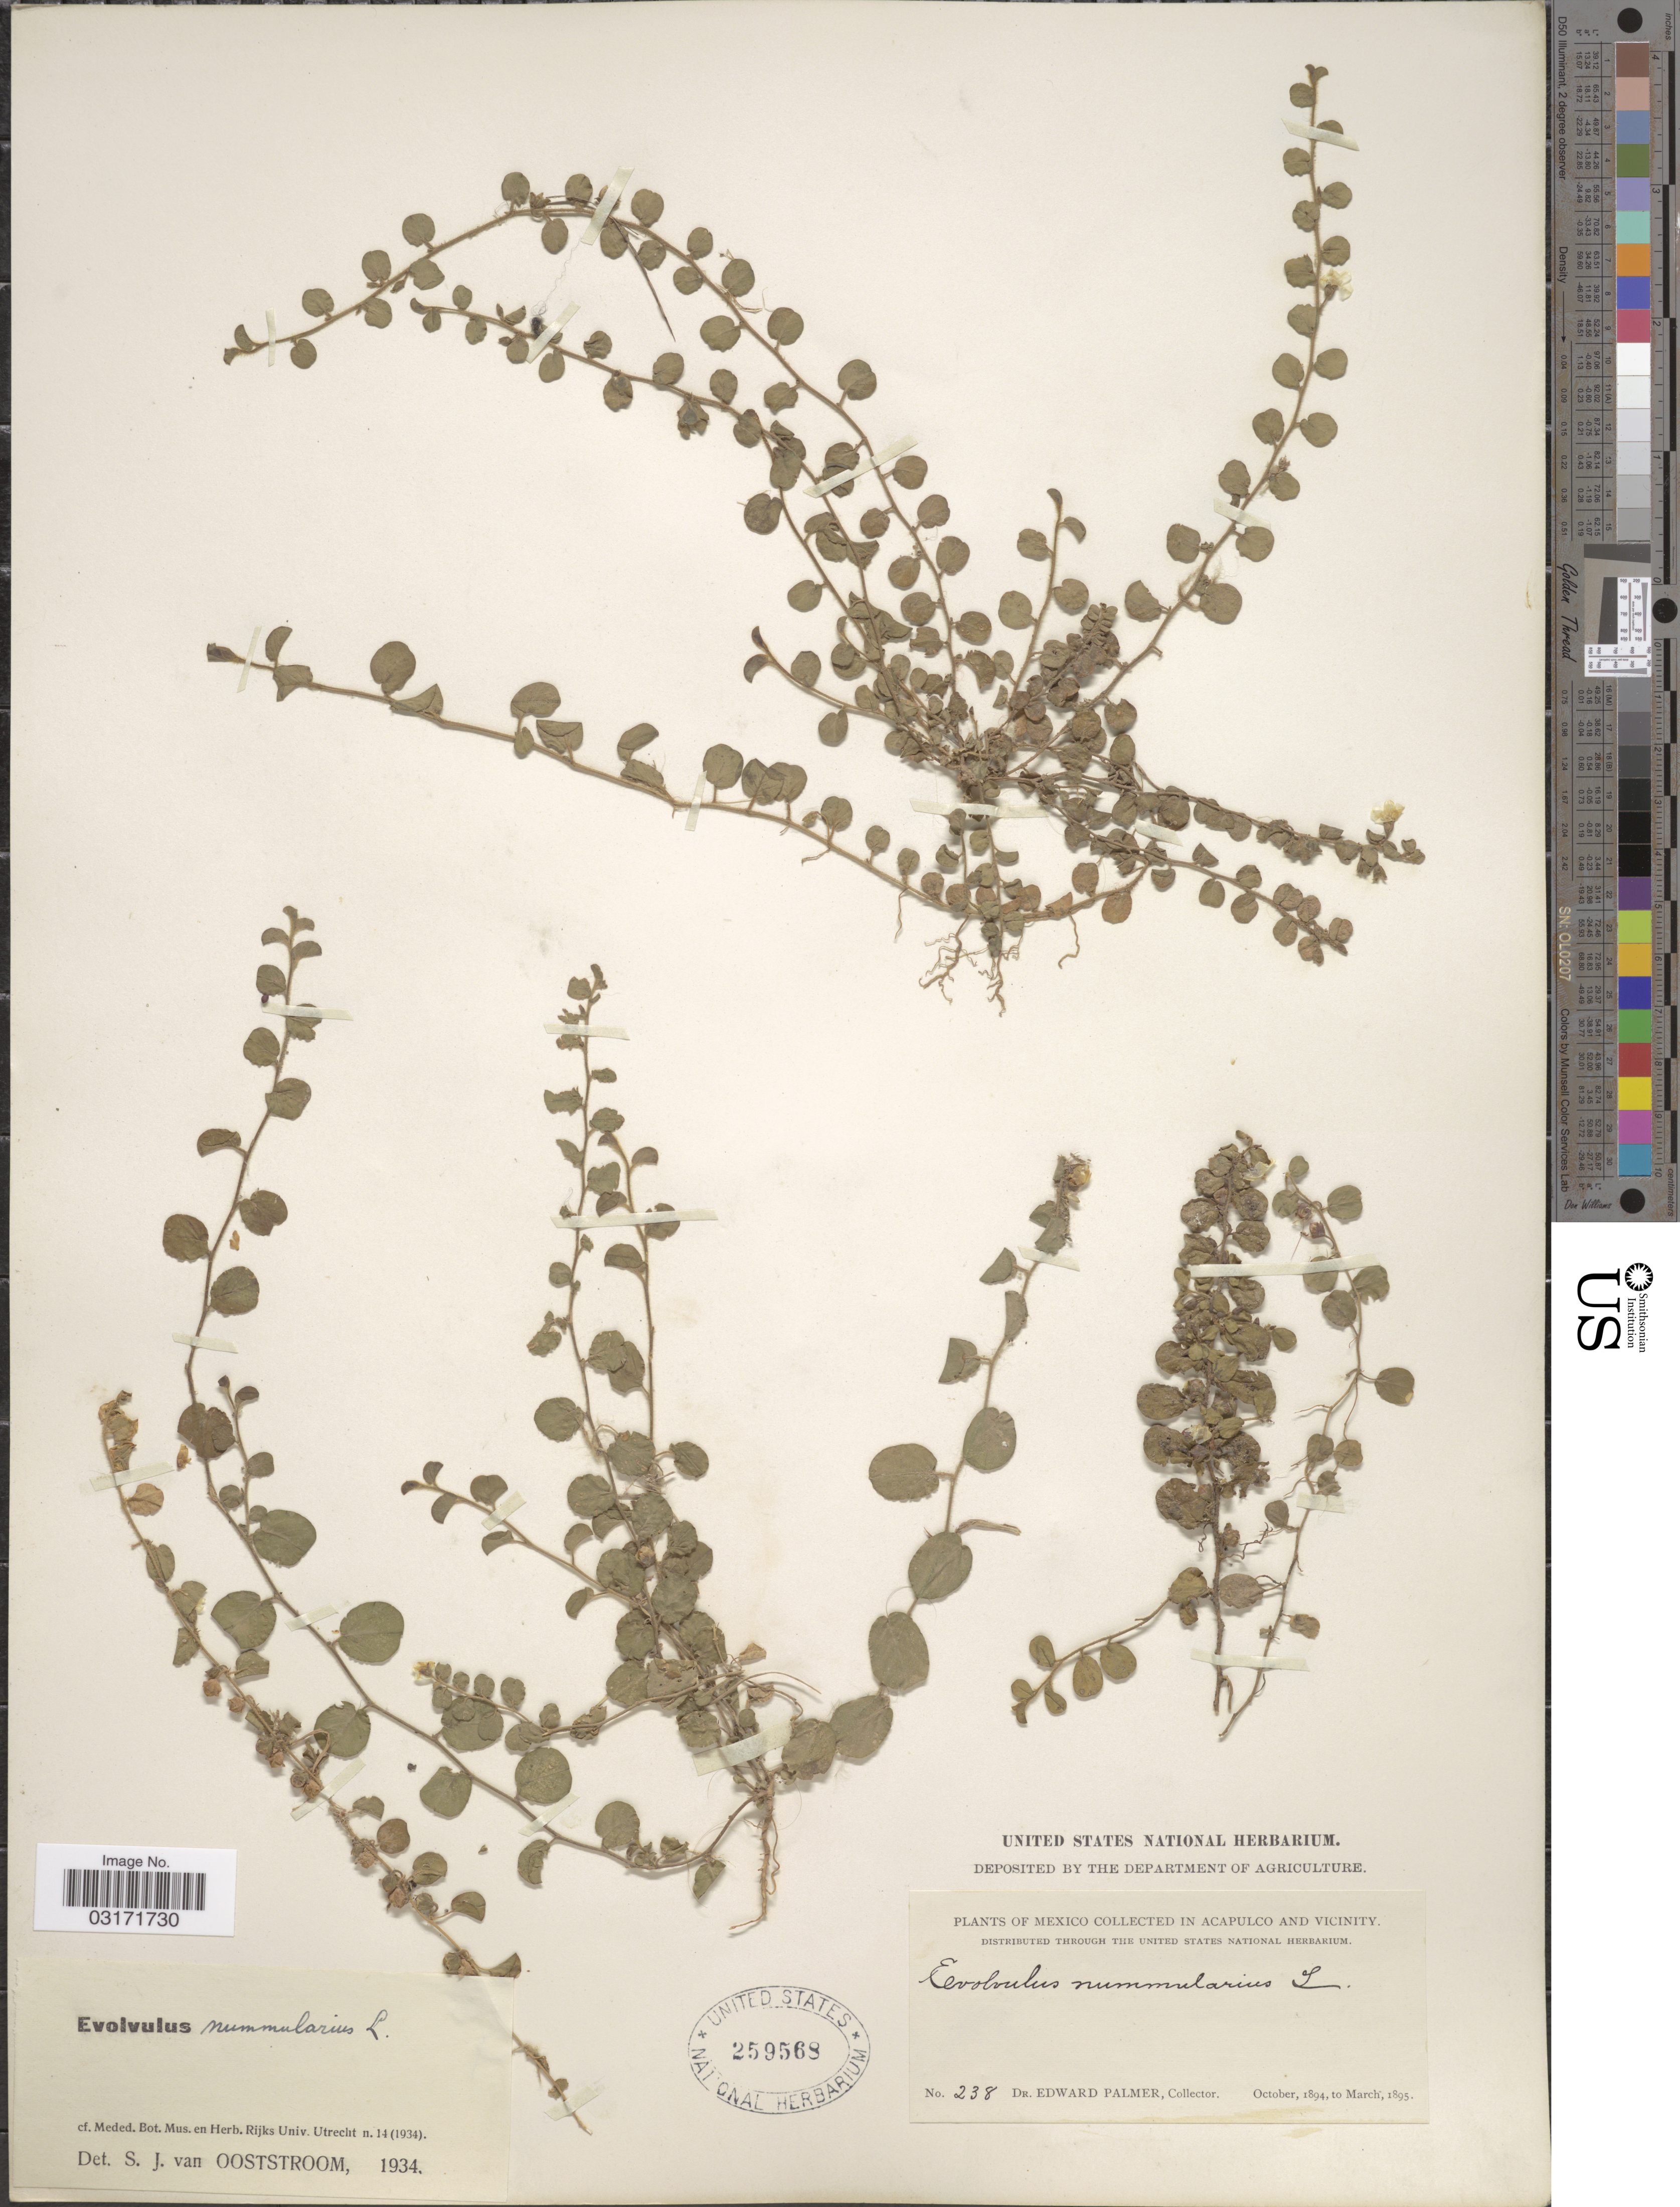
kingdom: Plantae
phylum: Tracheophyta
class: Magnoliopsida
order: Solanales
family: Convolvulaceae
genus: Evolvulus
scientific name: Evolvulus nummularius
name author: (L.) L.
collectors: E. Palmer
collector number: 238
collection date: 1894-10/1895-03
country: Mexico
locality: In Acapulco and Vicinity.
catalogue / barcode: US 259568